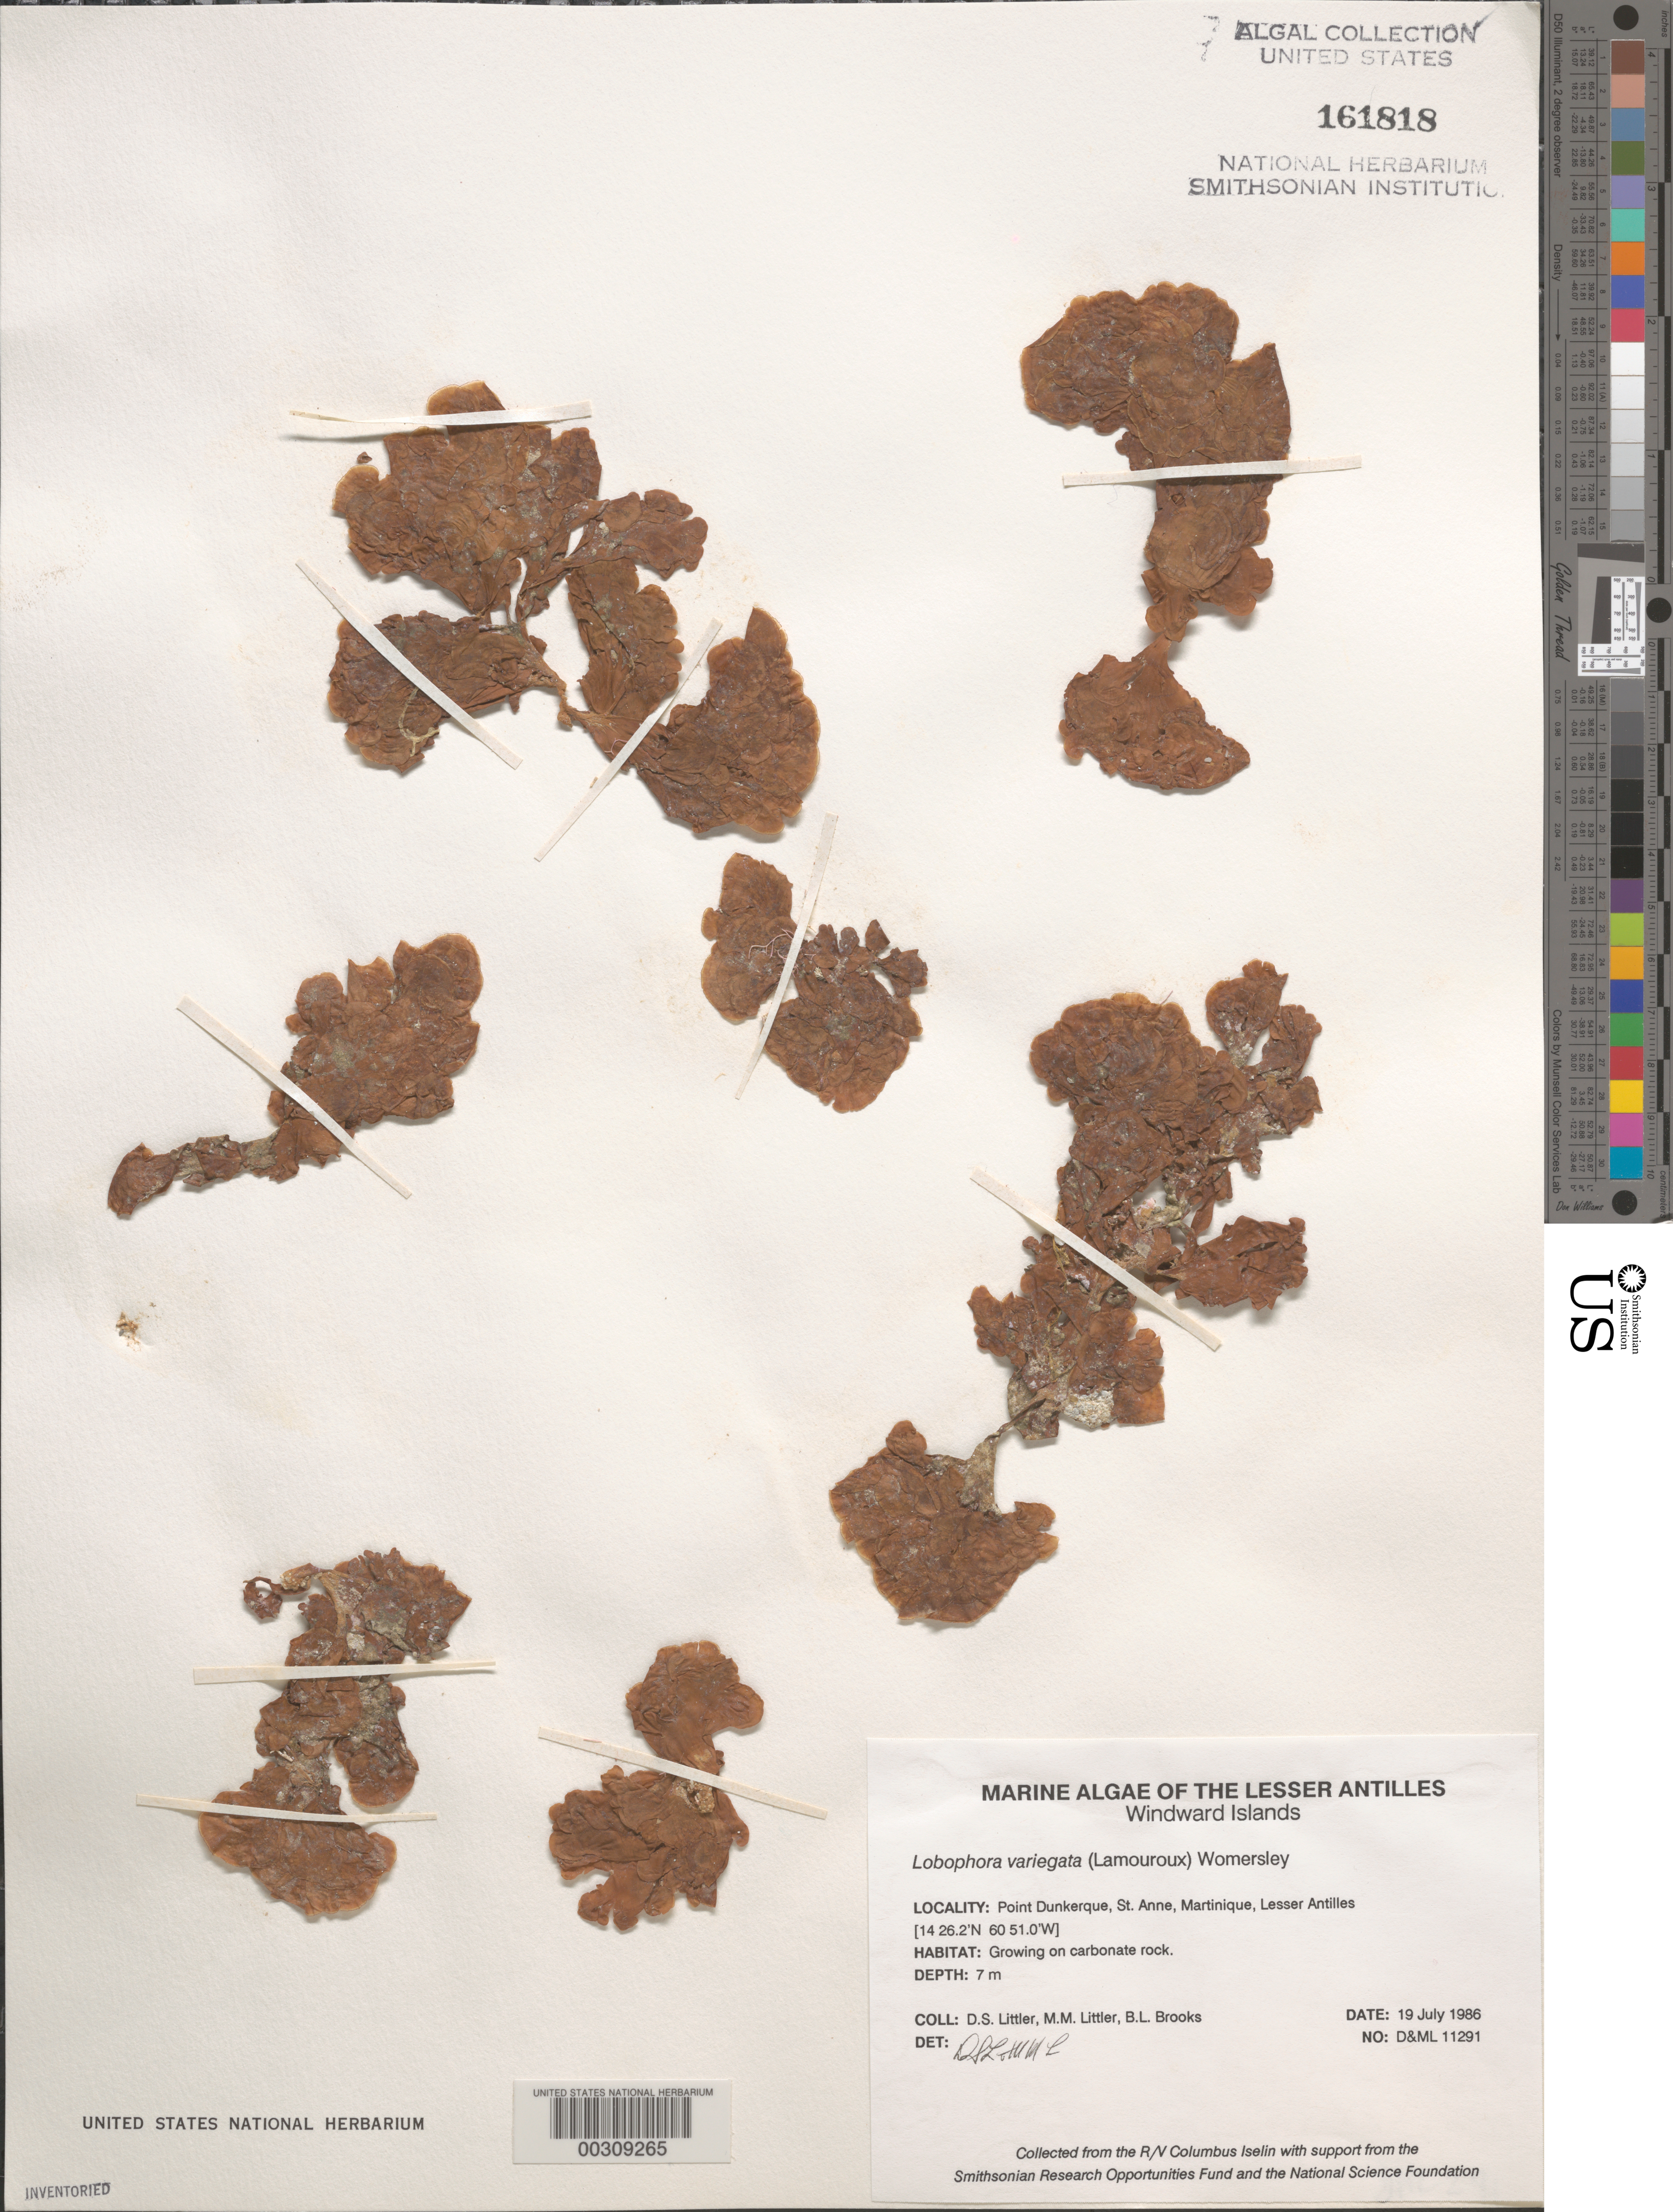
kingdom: Chromista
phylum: Ochrophyta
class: Phaeophyceae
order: Dictyotales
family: Dictyotaceae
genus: Lobophora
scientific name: Lobophora variegata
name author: (J.V.Lamouroux) Womersley & E.C. Oliveira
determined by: Littler, D. S.; Littler, M. M.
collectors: D. S. Littler, M. M. Littler & B. Brooks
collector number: D&ML 11291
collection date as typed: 19 Jul 1986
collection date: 1986-07-19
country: Martinique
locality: Pointe Dunkerque, St. Anne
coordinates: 14 26.2'N, 60 51.0'W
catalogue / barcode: US 161818